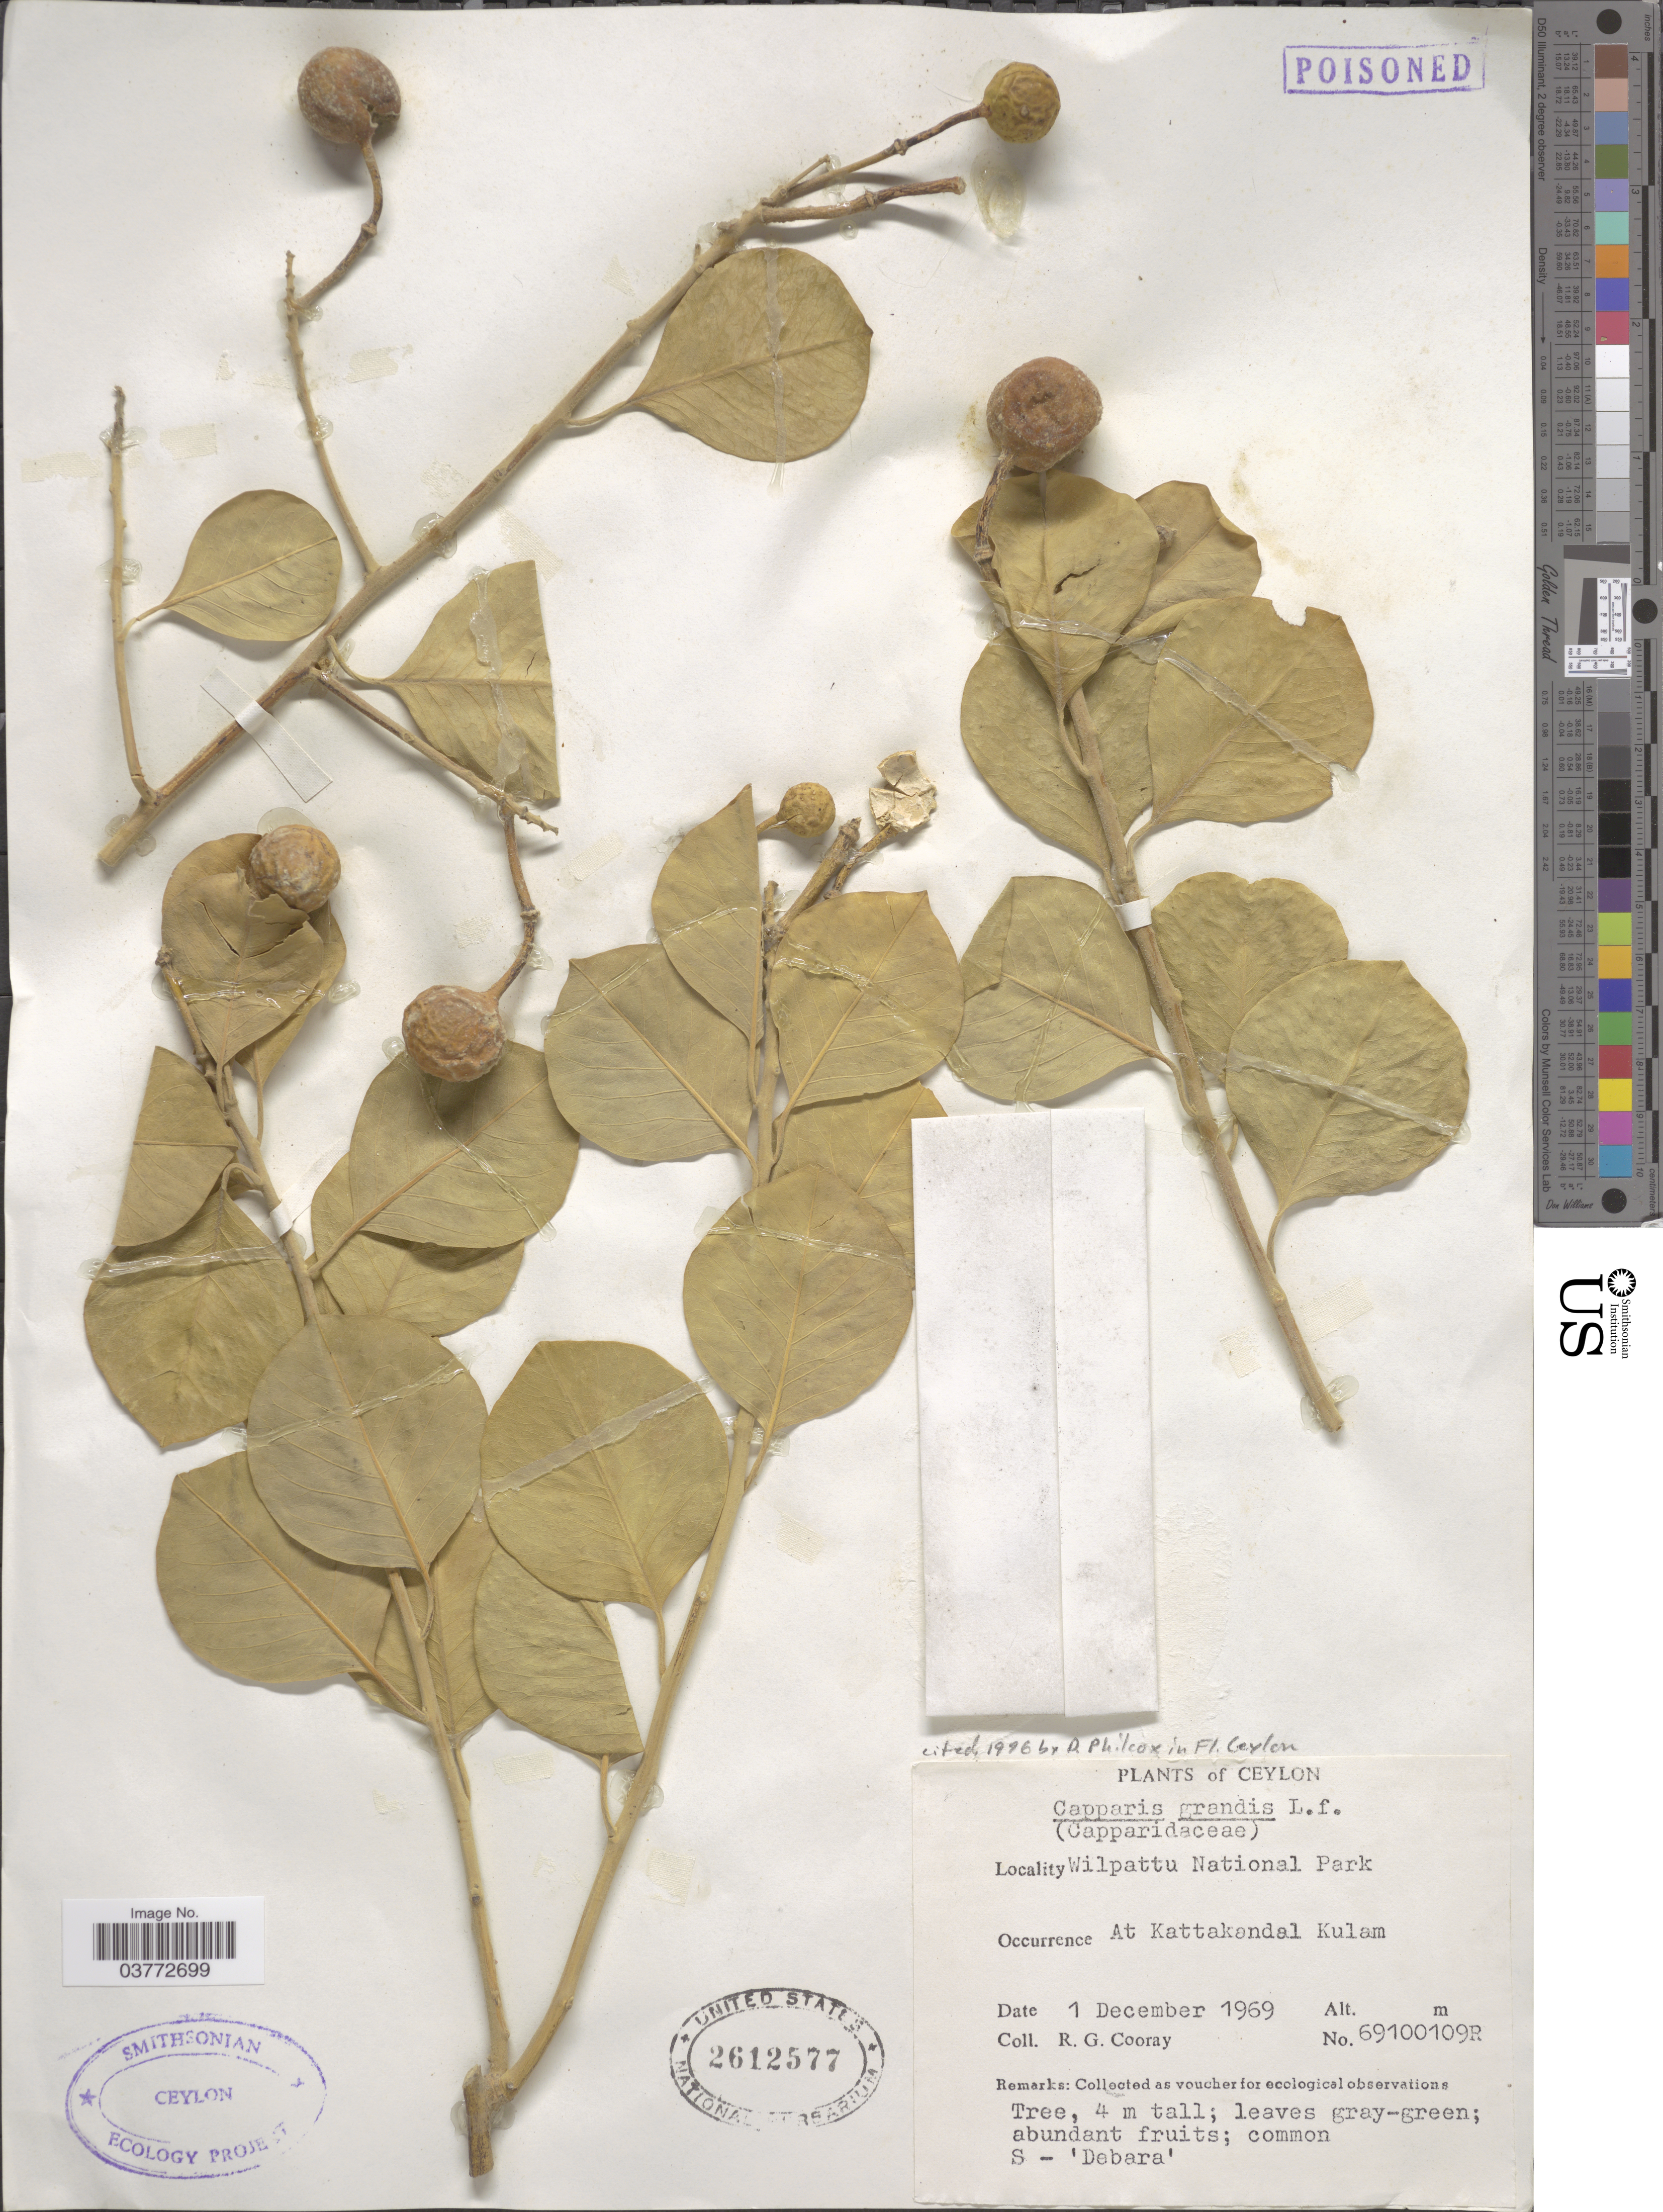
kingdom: Plantae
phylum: Tracheophyta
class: Magnoliopsida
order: Brassicales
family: Capparaceae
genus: Capparis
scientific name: Capparis grandis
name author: L. f.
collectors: R. Cooray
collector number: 69100109R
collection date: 1969-12-01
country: Sri Lanka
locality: Ceylon. Wilpattu National Park. At Kattakandal Kulam.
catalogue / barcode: US 2612577